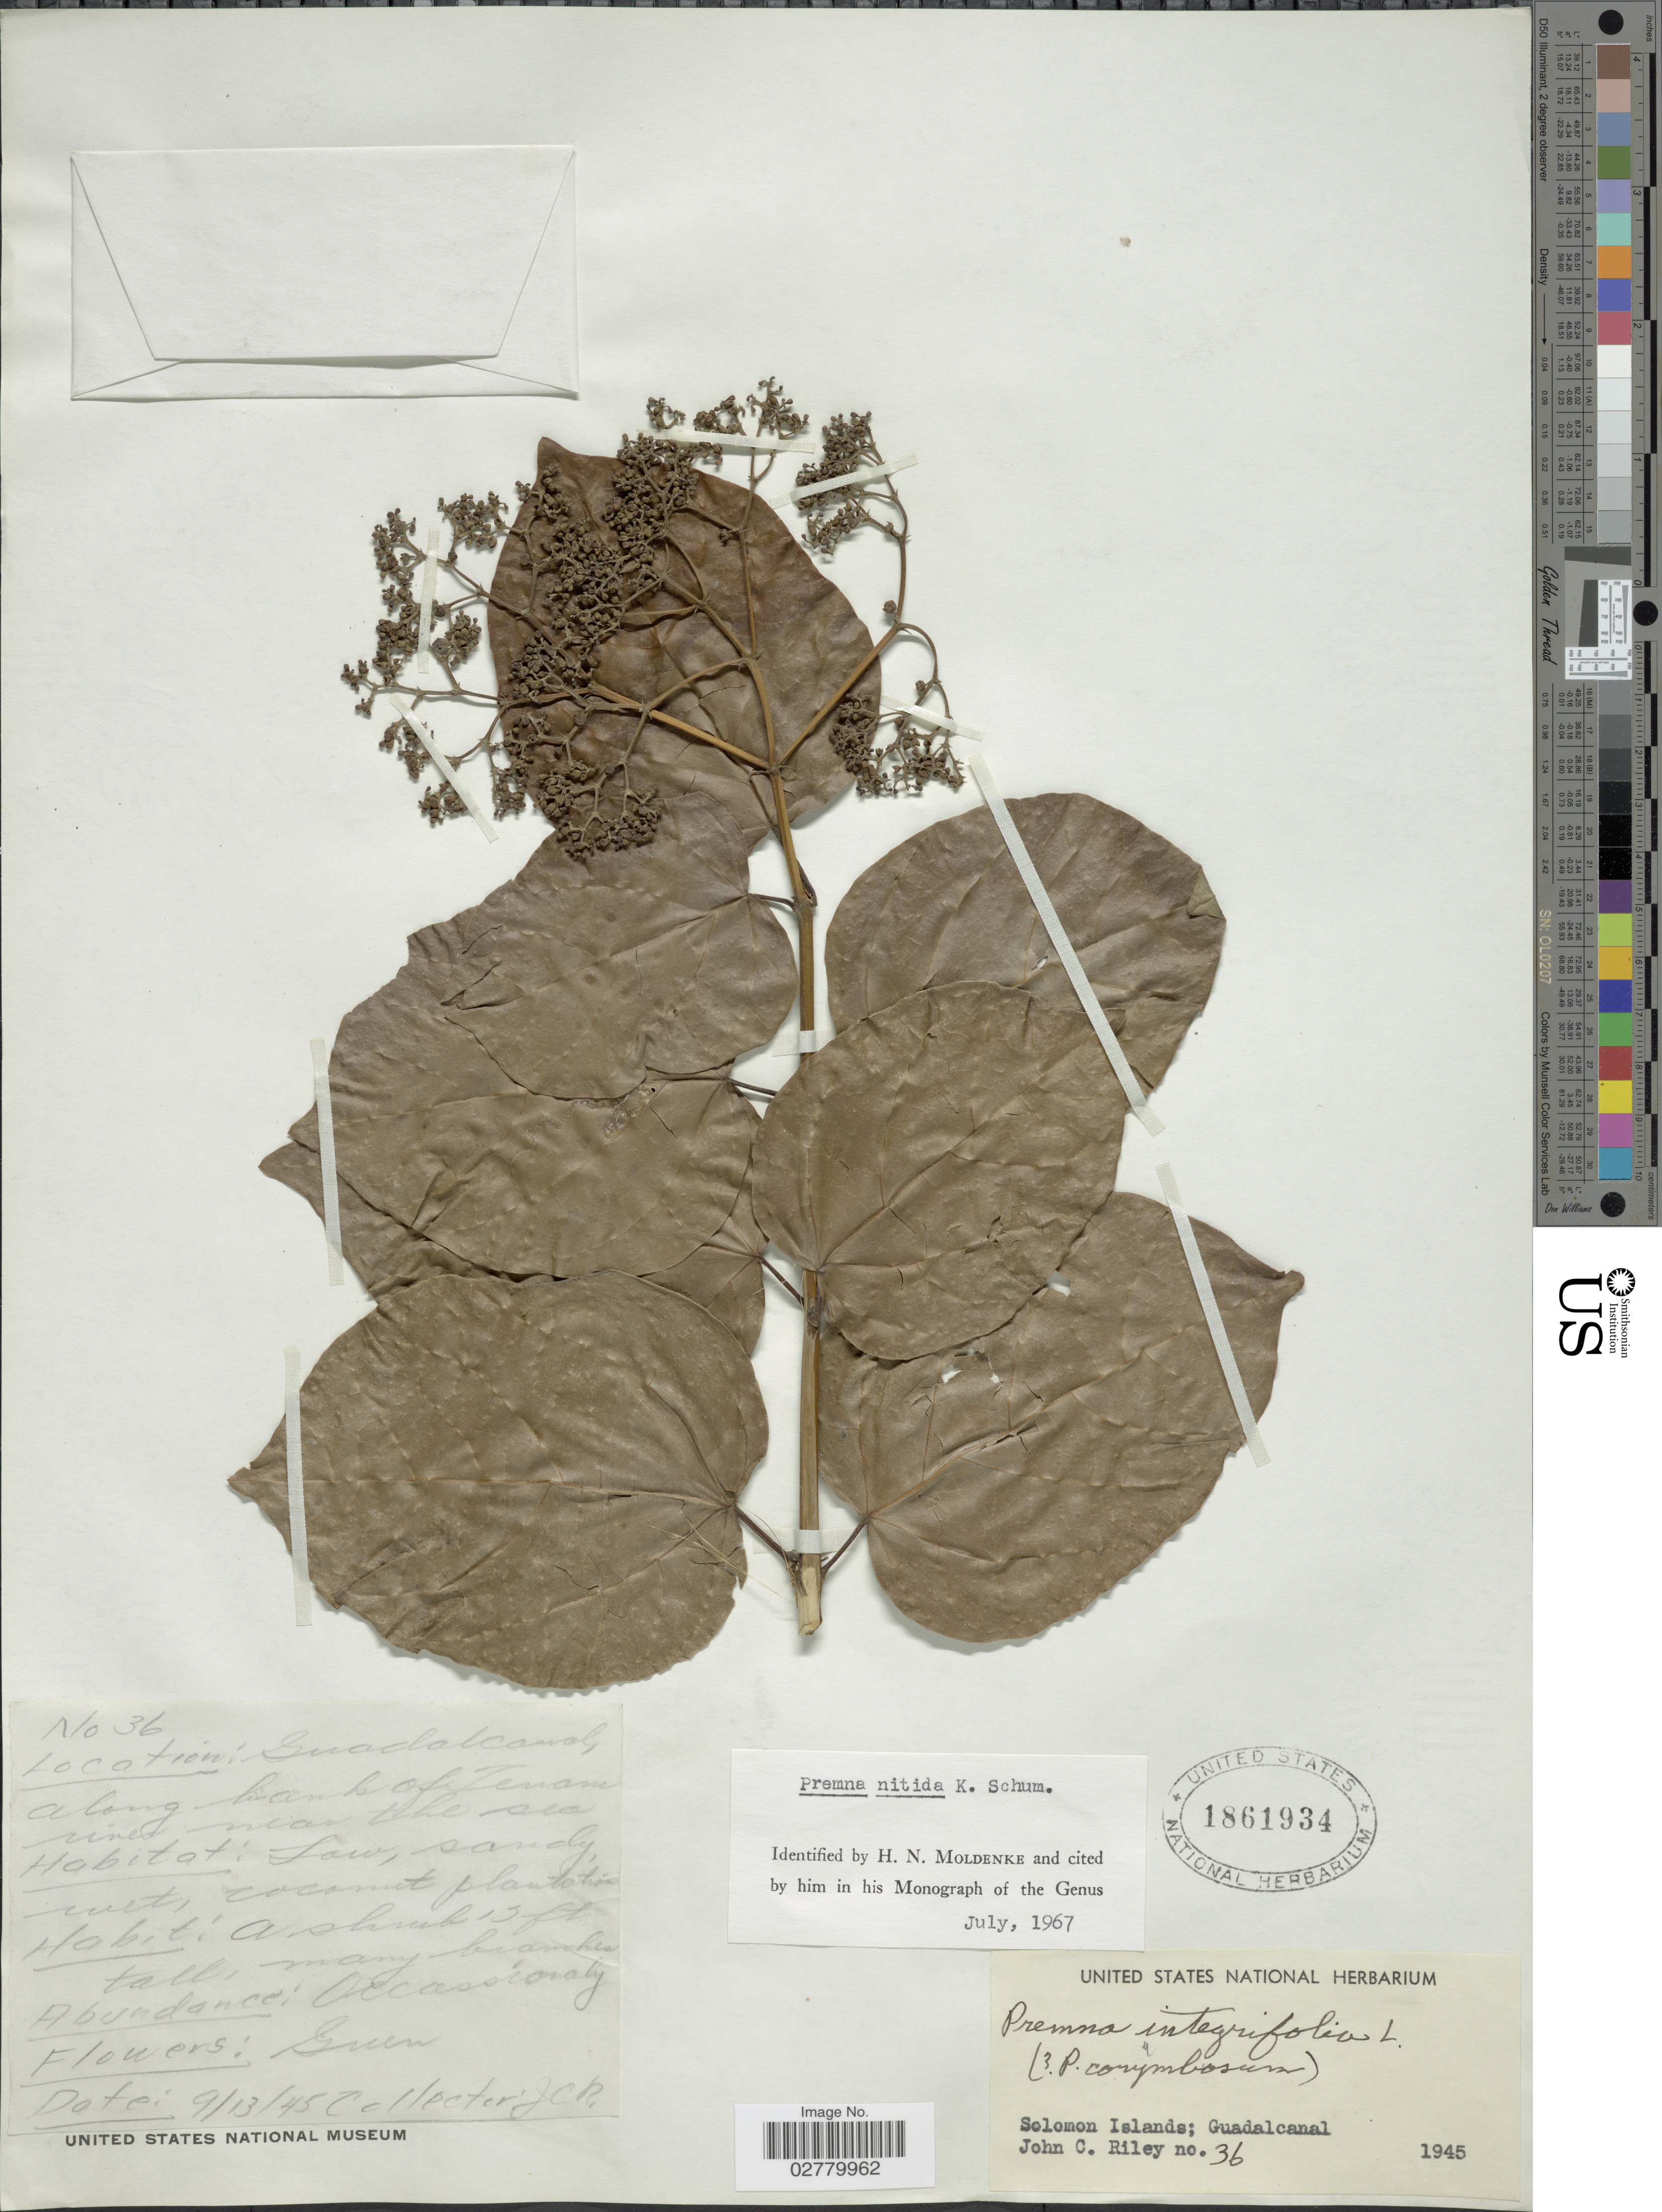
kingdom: Plantae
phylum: Tracheophyta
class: Magnoliopsida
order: Lamiales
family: Lamiaceae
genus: Premna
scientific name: Premna nitida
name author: K. Schum.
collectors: J. Riley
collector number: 36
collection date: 1945-09-13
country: Solomon Islands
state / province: Solomon Islands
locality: Guadacanal, along bank of Tenaru river near the sea.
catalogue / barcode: US 1861934